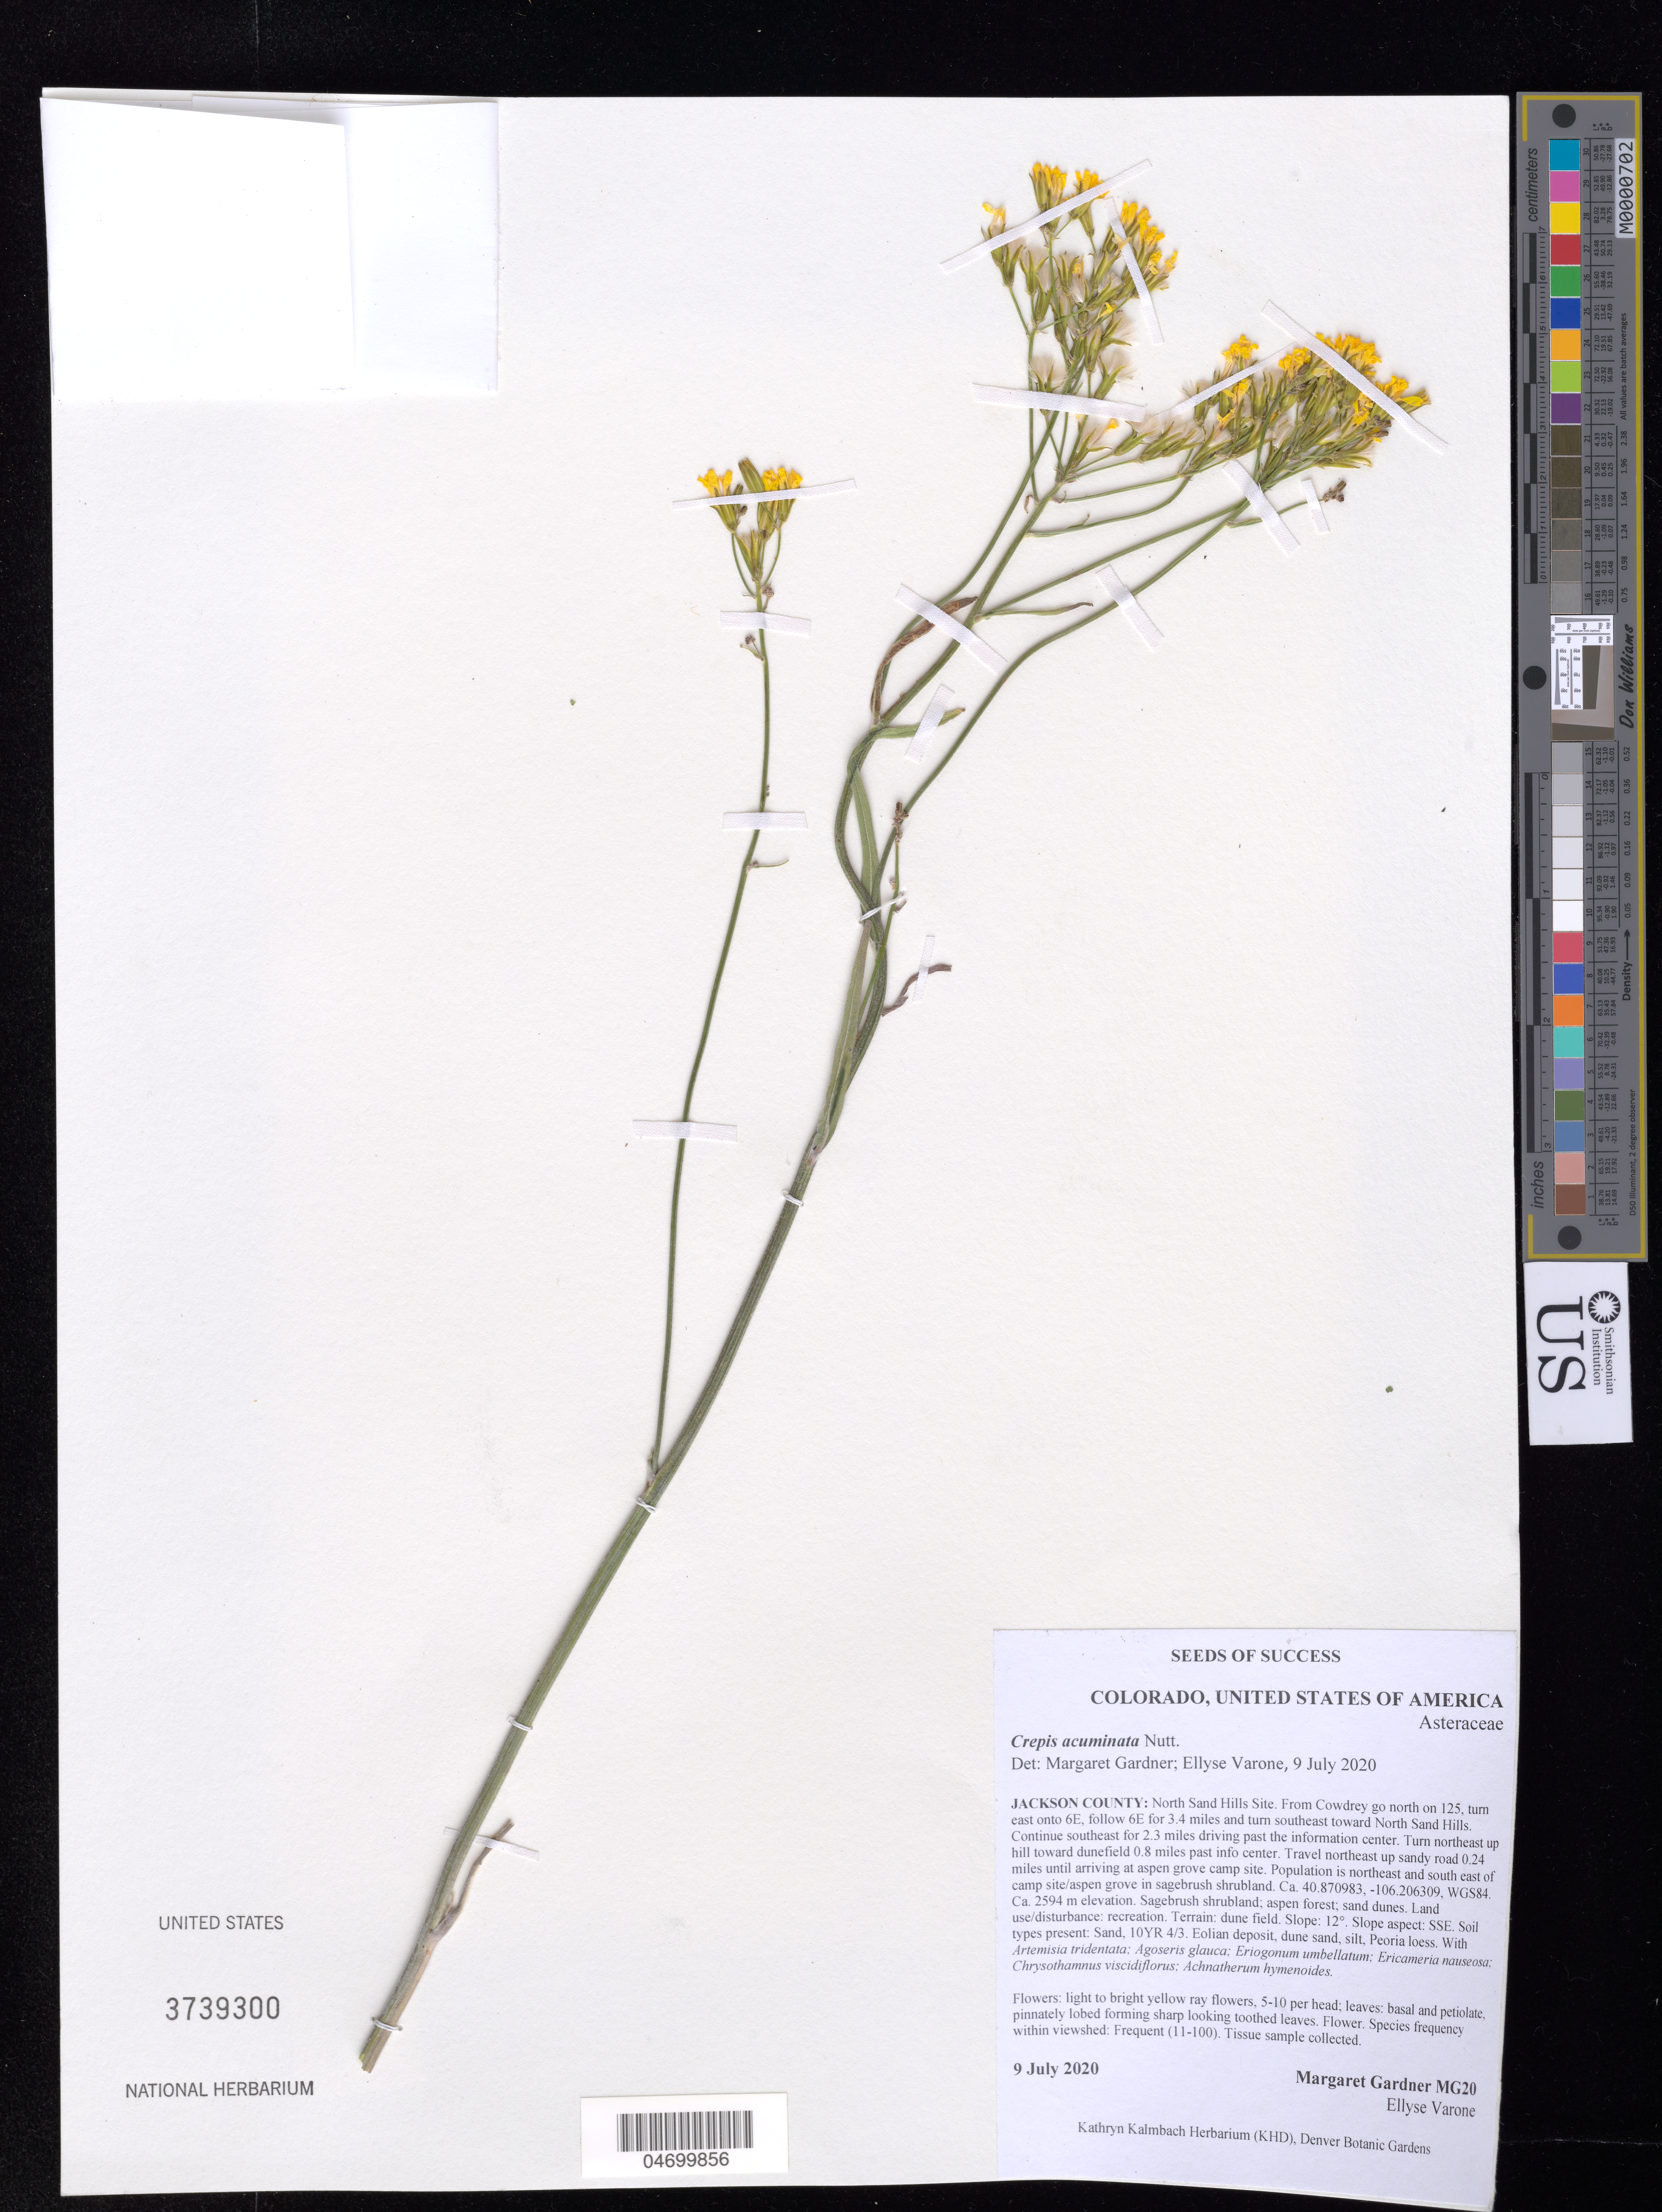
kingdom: Plantae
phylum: Tracheophyta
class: Magnoliopsida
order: Asterales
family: Asteraceae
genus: Crepis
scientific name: Crepis acuminata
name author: Nutt.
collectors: M. Gardner & E. Varone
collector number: MG20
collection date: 2020-07-09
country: United States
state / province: Colorado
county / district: Jackson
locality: North Sand Hills Site.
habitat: Aspen grove in sagebrush shrubland, aspen forest. Sand dunes, silt soil. With Artemisia tridentata, Agoseris glauca, Ericameria nauseosa, etc.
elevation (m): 2594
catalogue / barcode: US 3739300